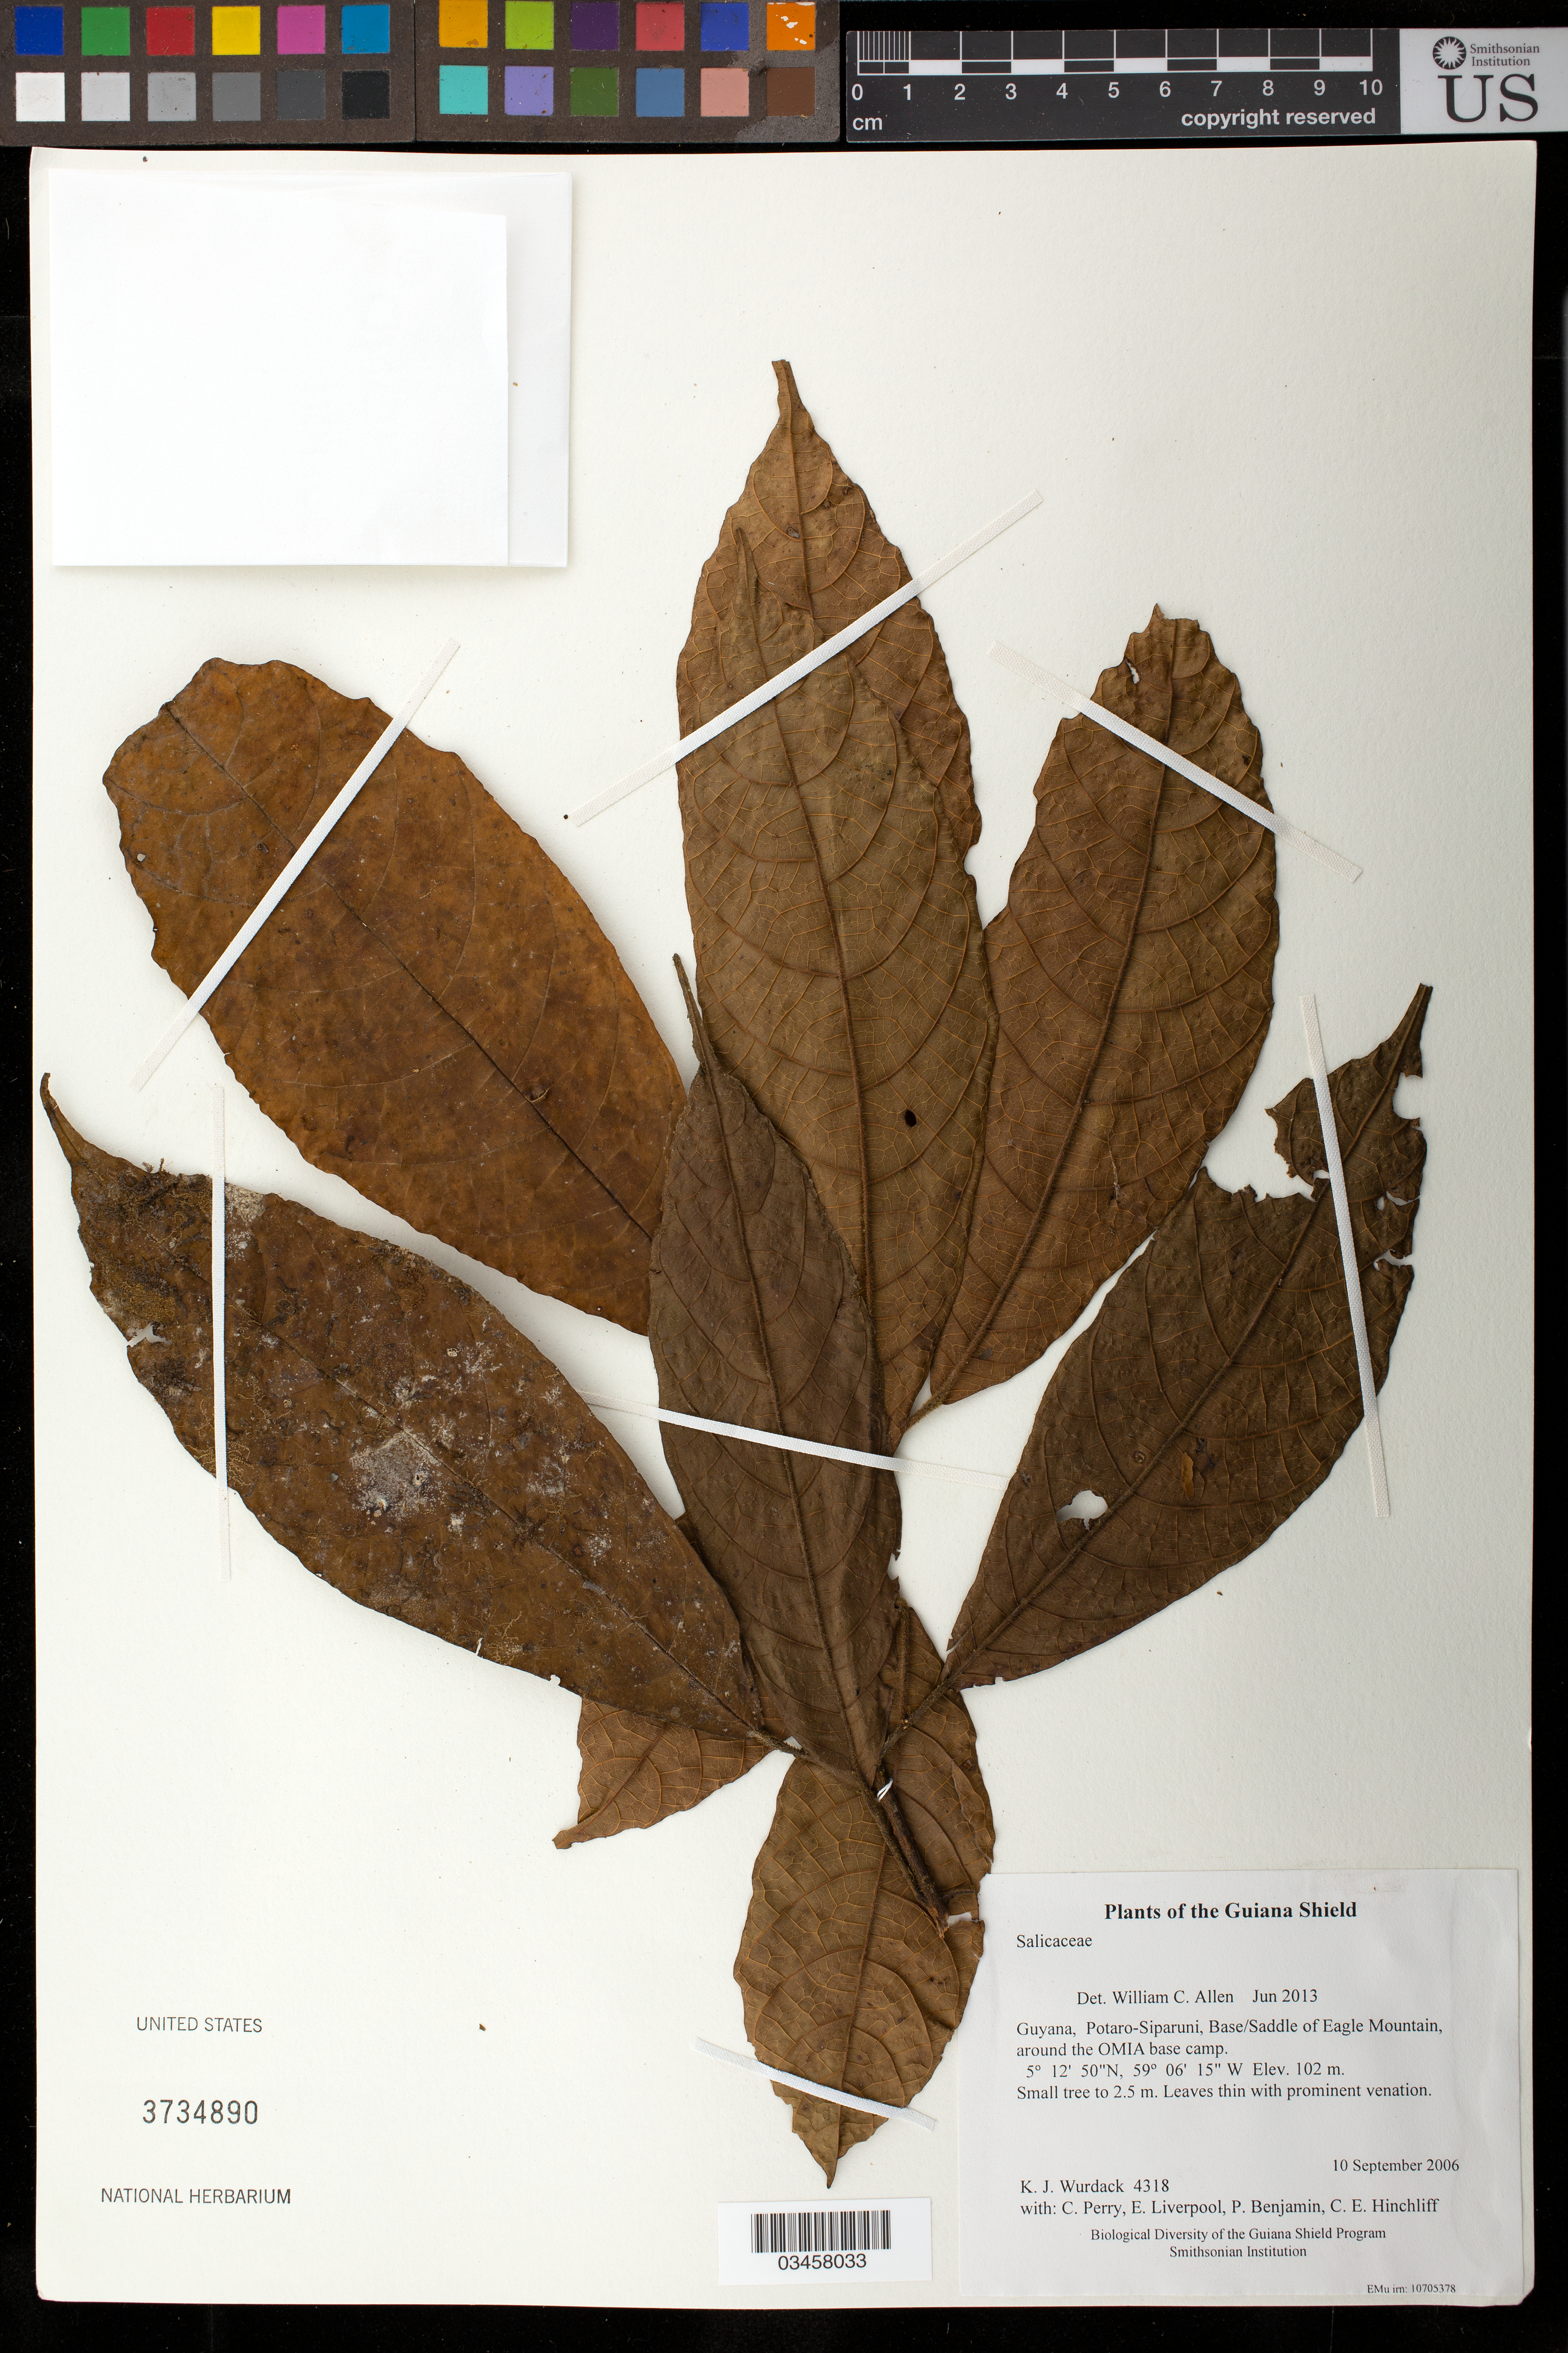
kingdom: Plantae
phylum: Tracheophyta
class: Magnoliopsida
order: Rosales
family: Moraceae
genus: Sorocea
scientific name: Sorocea sp.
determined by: Kelloff, Carol L., (US), Smithsonian Institution - National Museum of Natural History (UNITED STATES)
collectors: K. Wurdack, C. Perry, E. Liverpool, P. Benjamin, C. E. Hinchliff & K. M. Redden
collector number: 4318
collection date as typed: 10 September 2006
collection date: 2006-09-10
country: Guyana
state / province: Potaro-Siparuni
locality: Base/Saddle of Eagle Mountain, around the OMIA base camp.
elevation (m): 102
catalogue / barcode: US 3734890